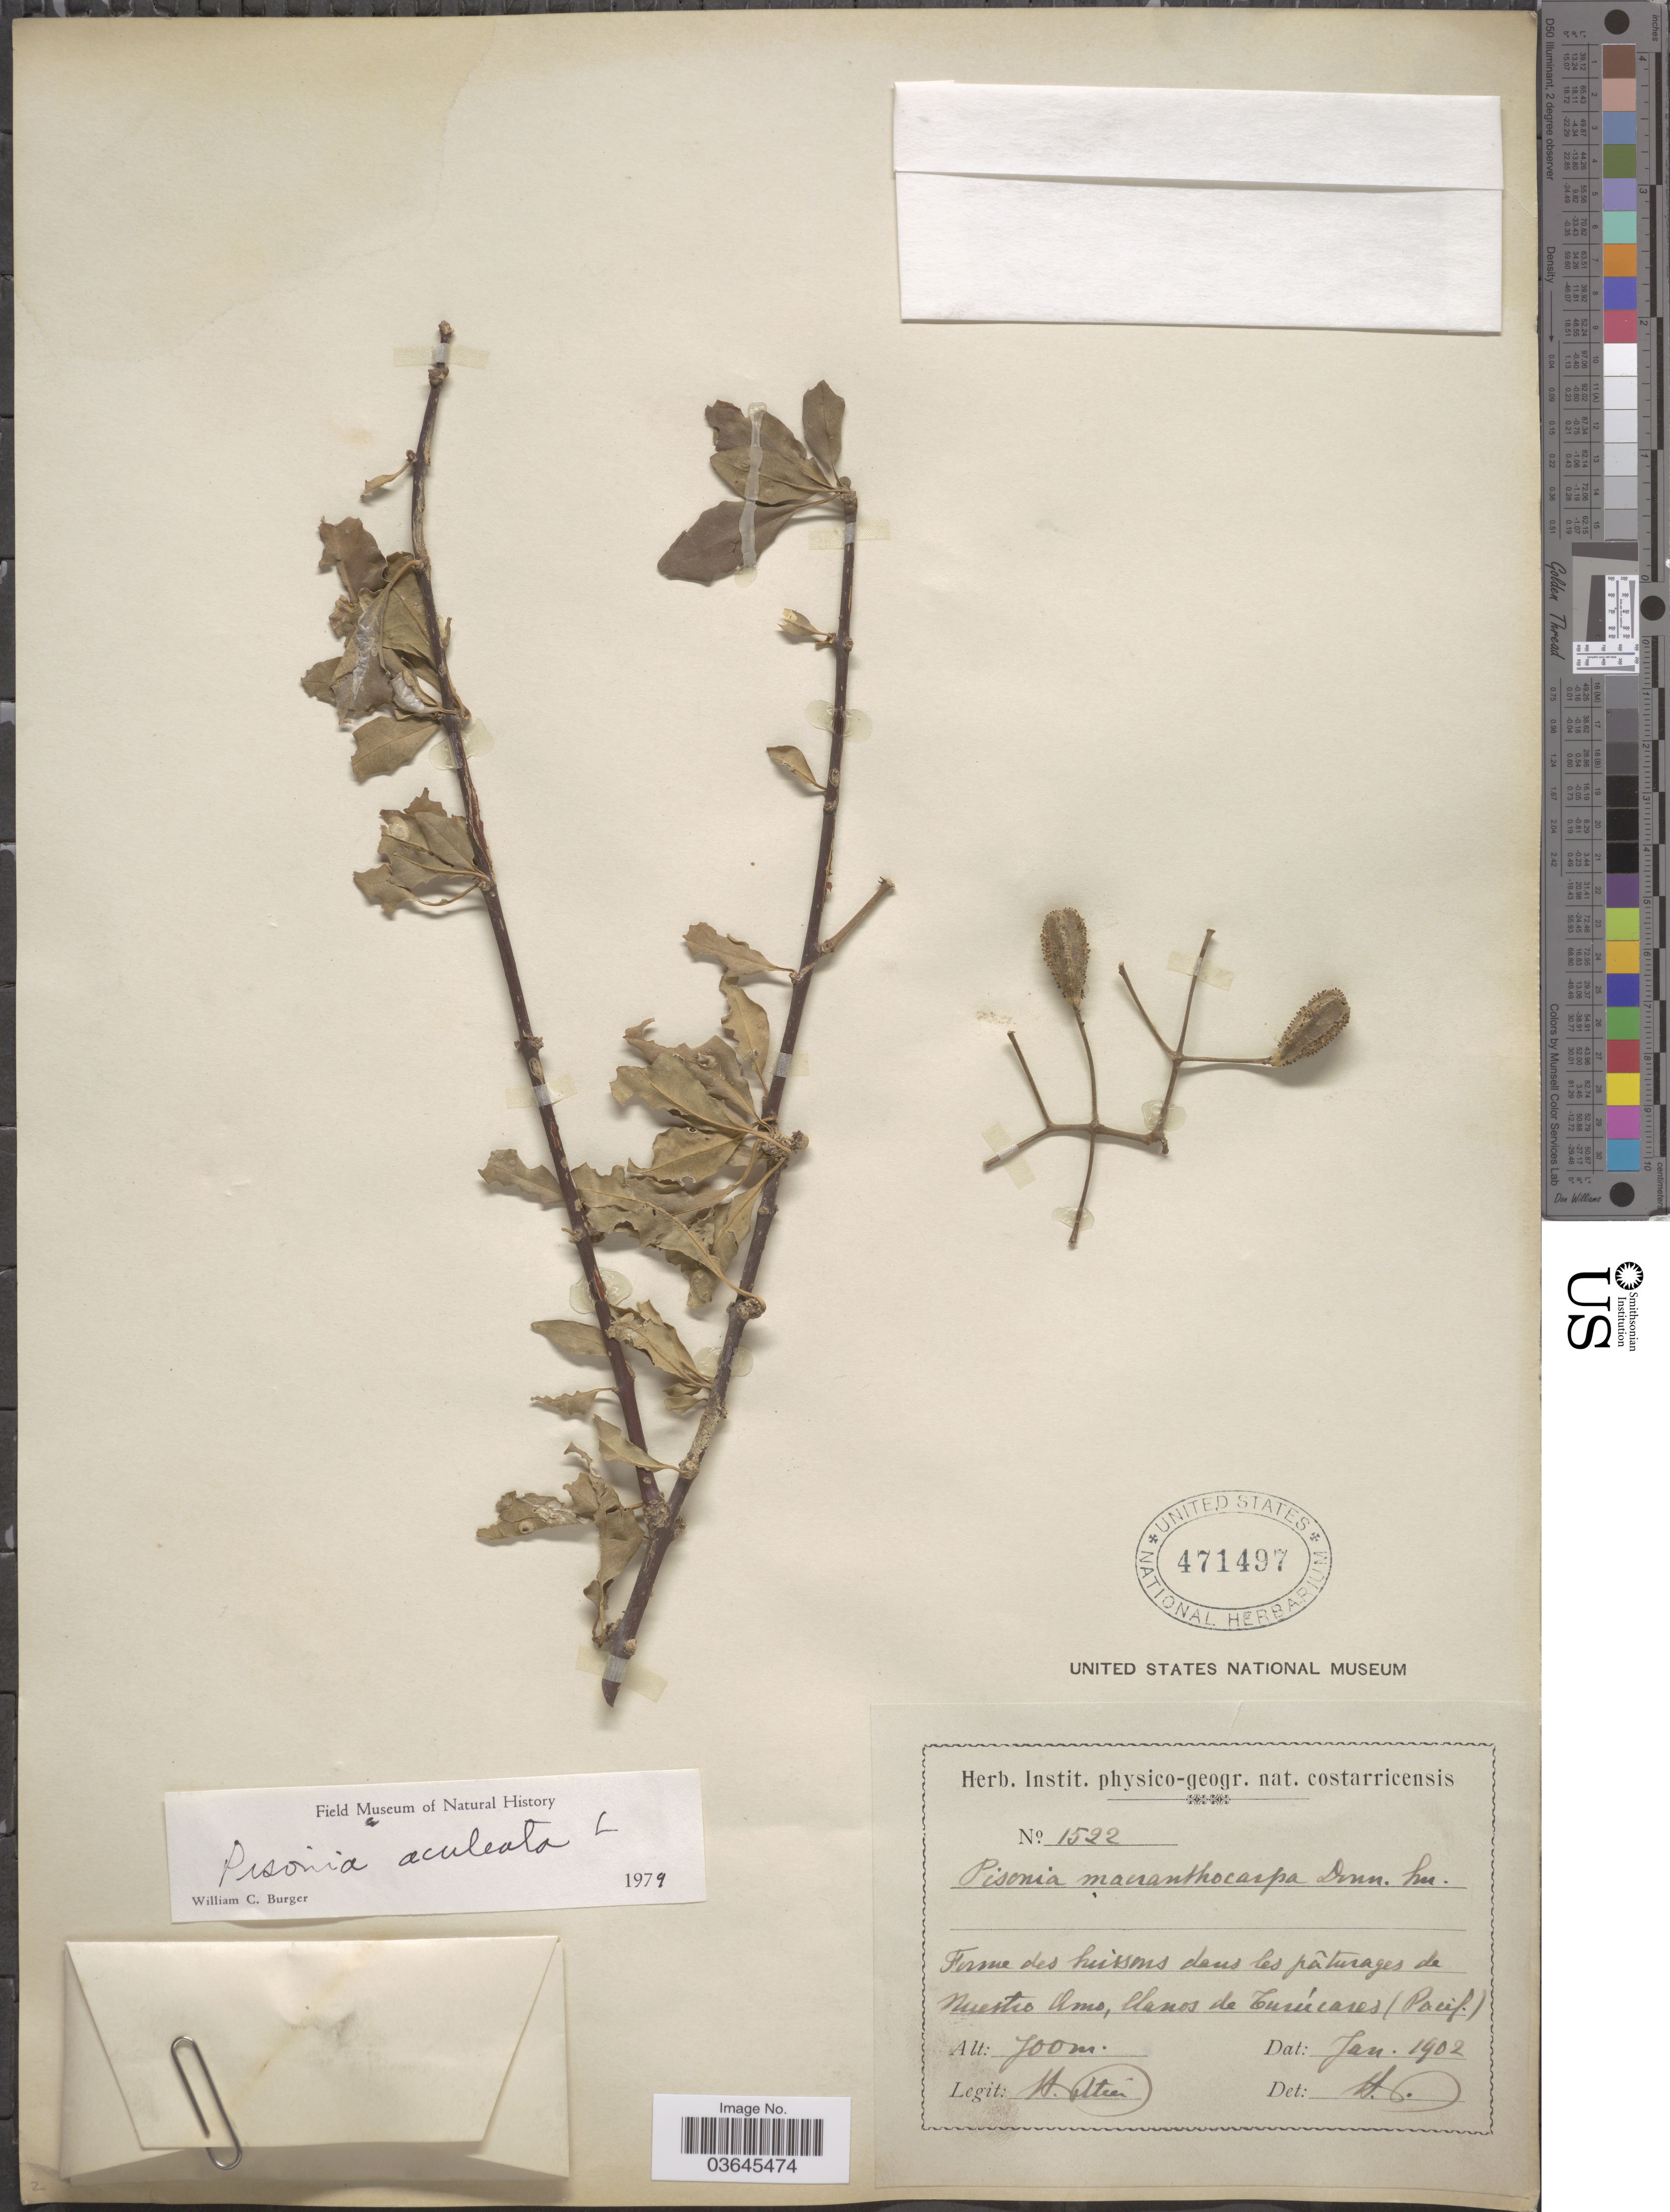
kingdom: Plantae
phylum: Tracheophyta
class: Magnoliopsida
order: Caryophyllales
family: Nyctaginaceae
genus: Pisonia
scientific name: Pisonia aculeata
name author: L.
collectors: H. F. Pittier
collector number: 1522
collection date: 1902-01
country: Costa Rica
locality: Nuestro Omo, llanos de Turúcares (Pacif.).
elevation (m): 700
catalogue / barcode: US 471497